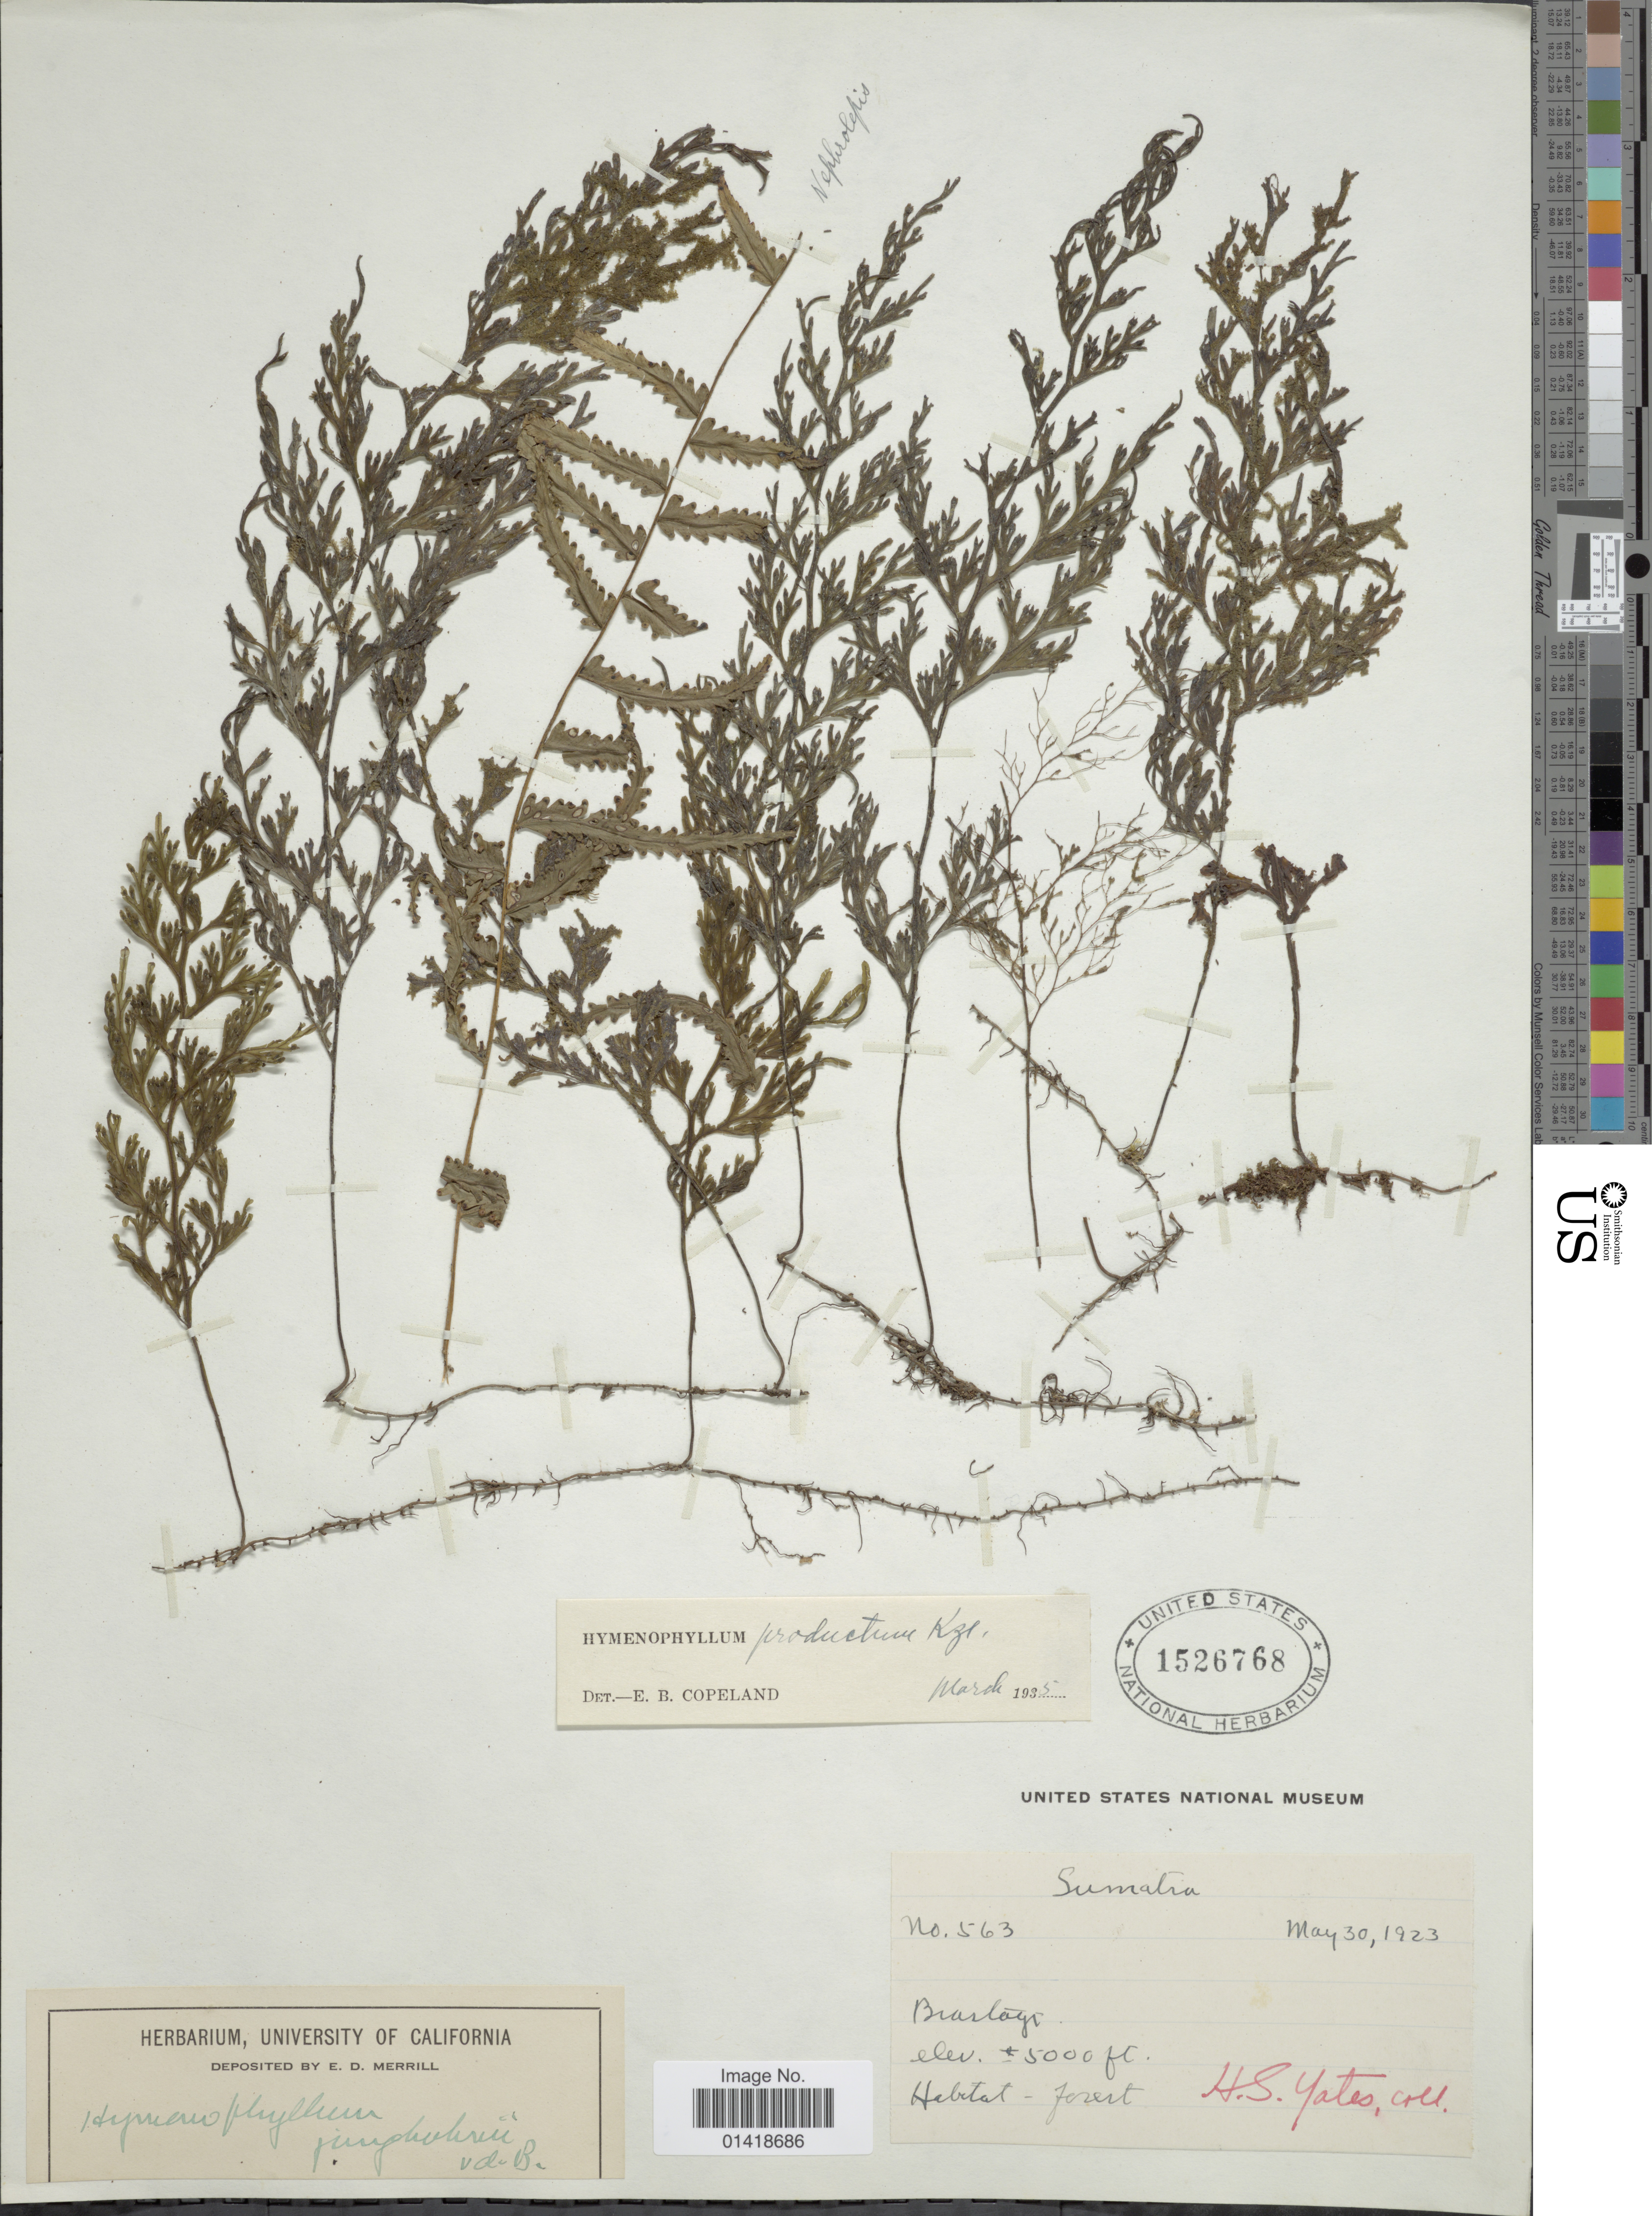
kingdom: Plantae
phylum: Tracheophyta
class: Polypodiopsida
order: Hymenophyllales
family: Hymenophyllaceae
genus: Hymenophyllum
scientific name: Hymenophyllum productum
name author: Kunze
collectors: H. S. Yates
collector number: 563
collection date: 1923-05-30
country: Indonesia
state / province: Sumatra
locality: Braslayr [interpreted]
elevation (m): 1524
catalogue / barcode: US 1526768